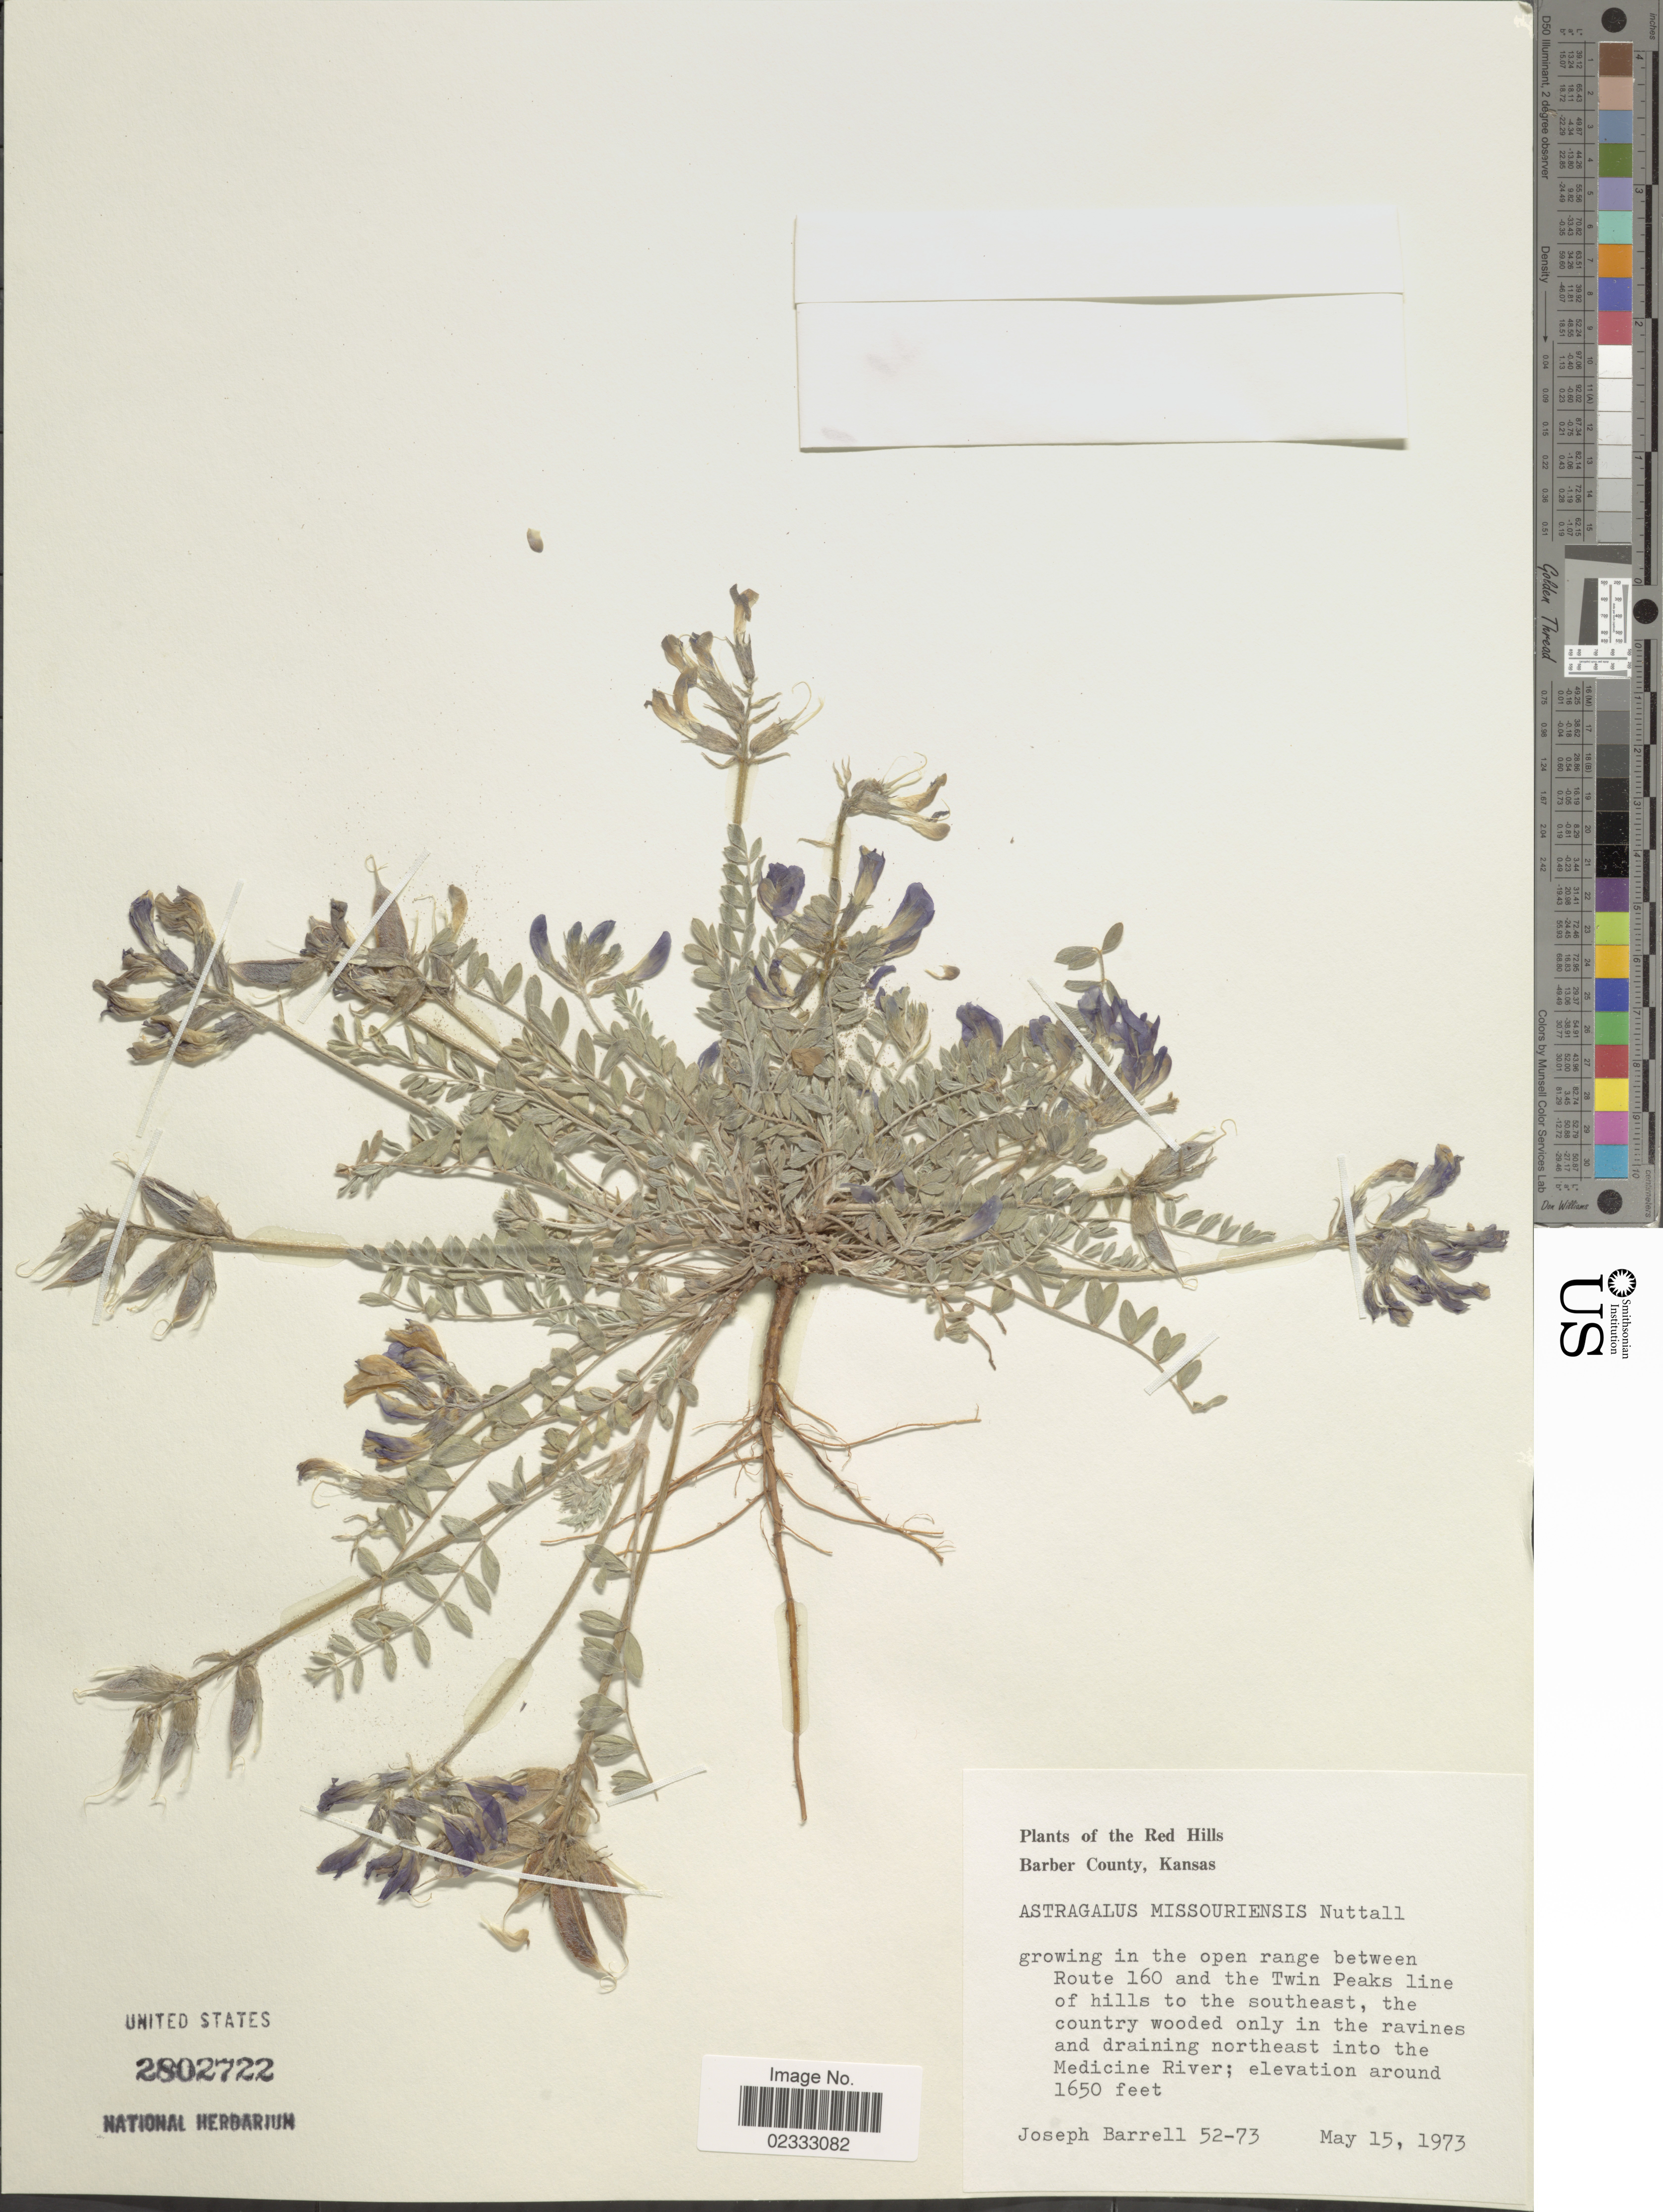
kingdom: Plantae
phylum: Tracheophyta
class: Magnoliopsida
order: Fabales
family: Fabaceae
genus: Astragalus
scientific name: Astragalus missouriensis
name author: Nutt.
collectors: J. Barrell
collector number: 52-73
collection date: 1973-05-15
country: United States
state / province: Kansas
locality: Red Hills. Barber County, Kansas. In the open range between Route 160 and the Twin Peaks line of hills to the southeast, the country wooded only on the ravines and draining northeast into the Medicine River.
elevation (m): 503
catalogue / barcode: US 2802722